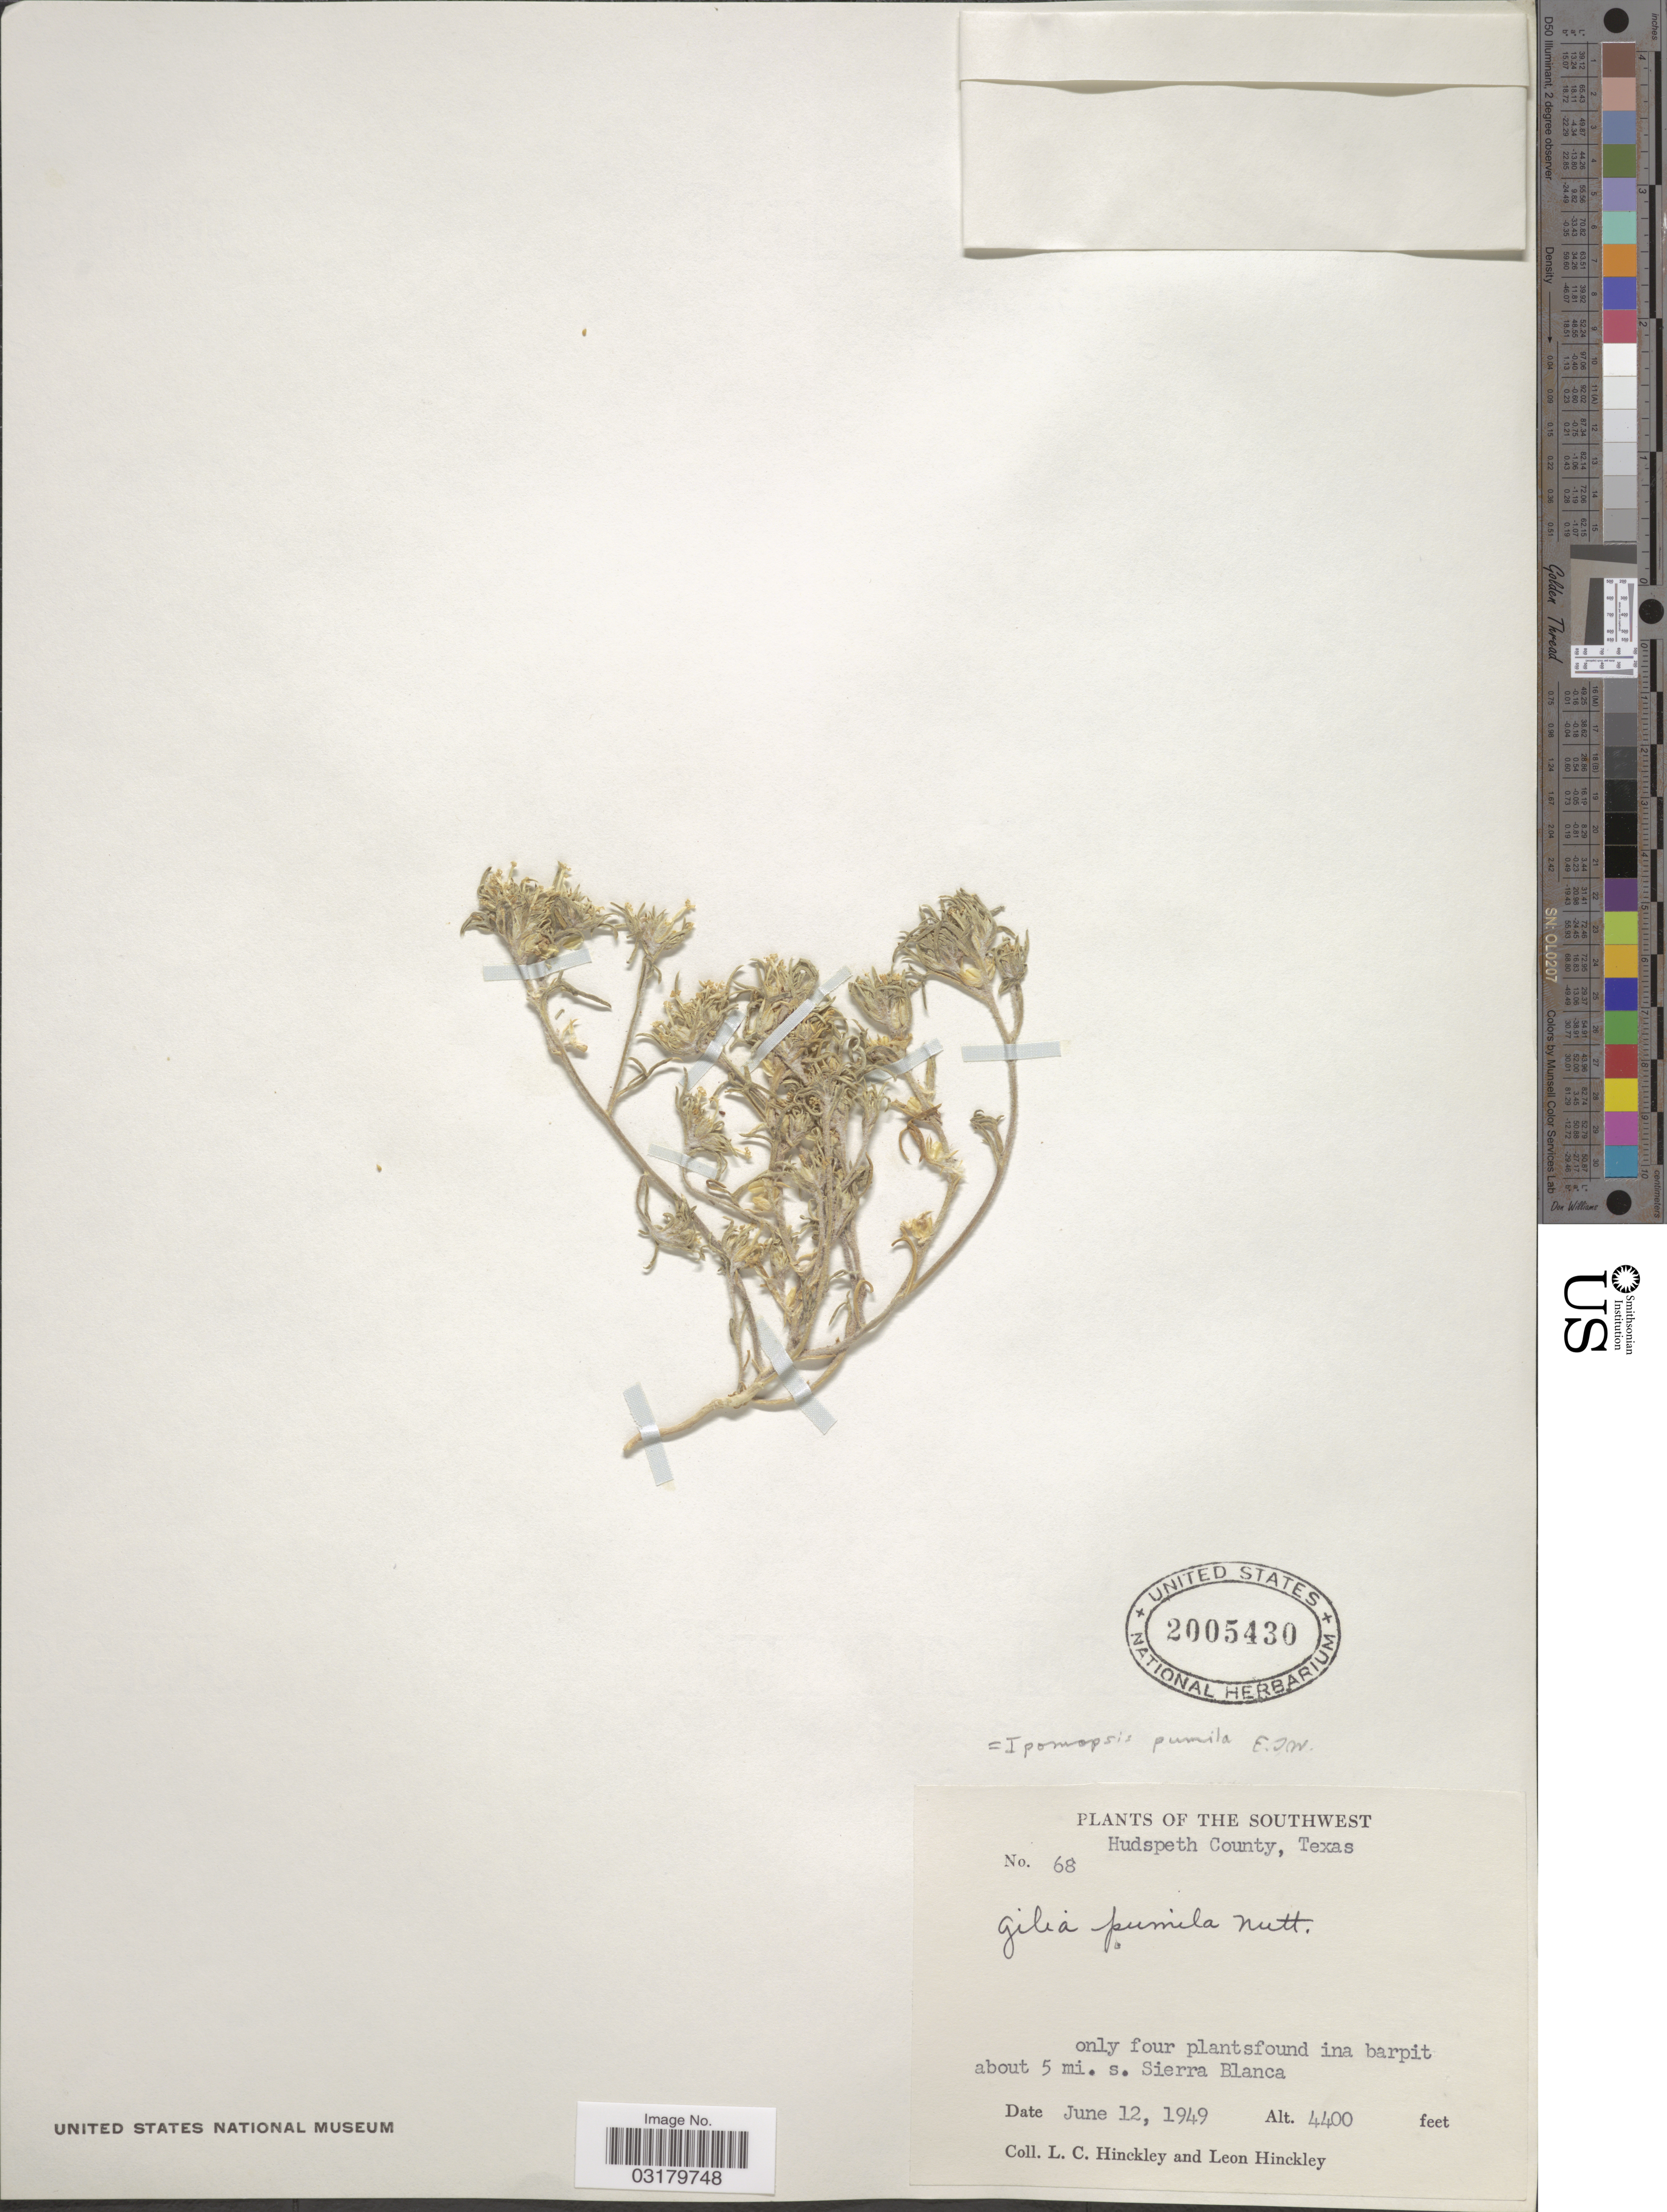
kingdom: Plantae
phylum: Tracheophyta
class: Magnoliopsida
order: Ericales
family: Polemoniaceae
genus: Ipomopsis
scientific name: Ipomopsis pumila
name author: (Nutt.) V.E. Grant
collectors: L. Hinckley & L. Hinckley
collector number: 68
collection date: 1949-06-12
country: United States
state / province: Texas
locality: The Southwest. Hudspeth County, only four plantsfound ina barpit about 5 mi. s. Sierra Blanca.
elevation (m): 1341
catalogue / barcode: US 2005430